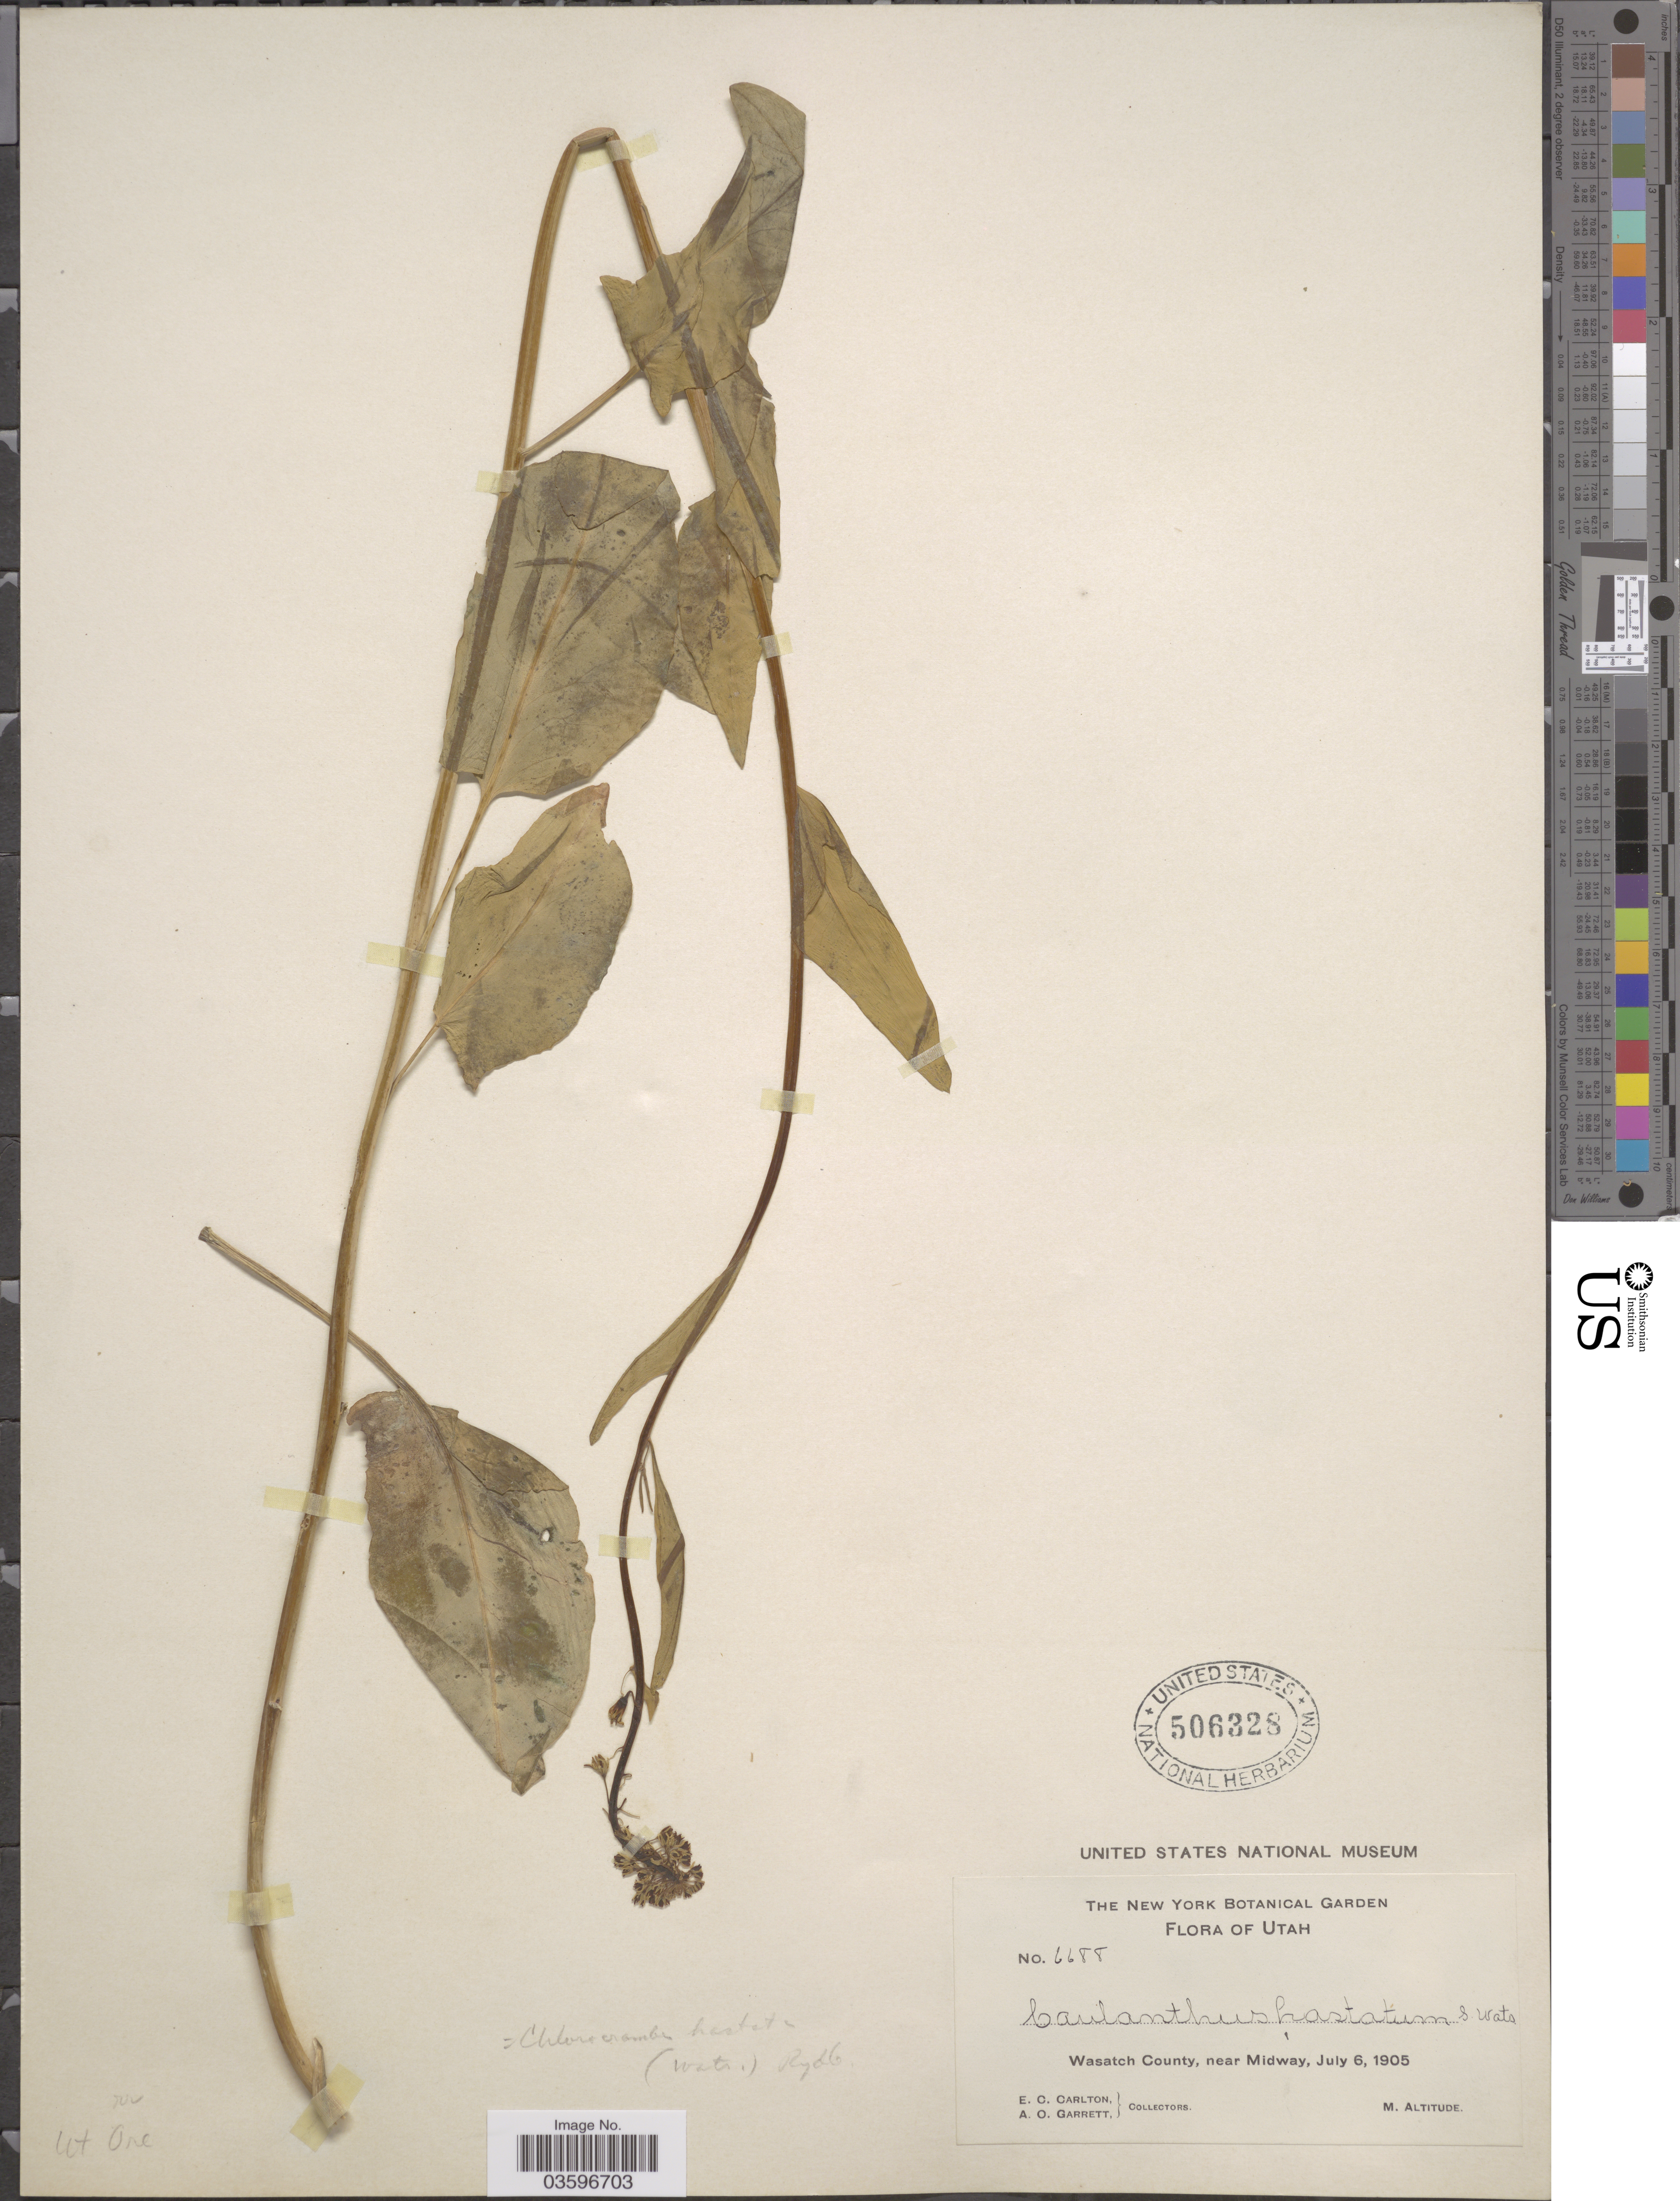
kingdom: Plantae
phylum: Tracheophyta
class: Magnoliopsida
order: Brassicales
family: Brassicaceae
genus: Chlorocrambe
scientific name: Chlorocrambe hastatus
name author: (S. Watson) Rydb.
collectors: E. Carlton & A. O. Garrett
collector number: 6688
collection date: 1905-07-06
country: United States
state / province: Utah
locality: Wasatch County, near Midway.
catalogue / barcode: US 506328